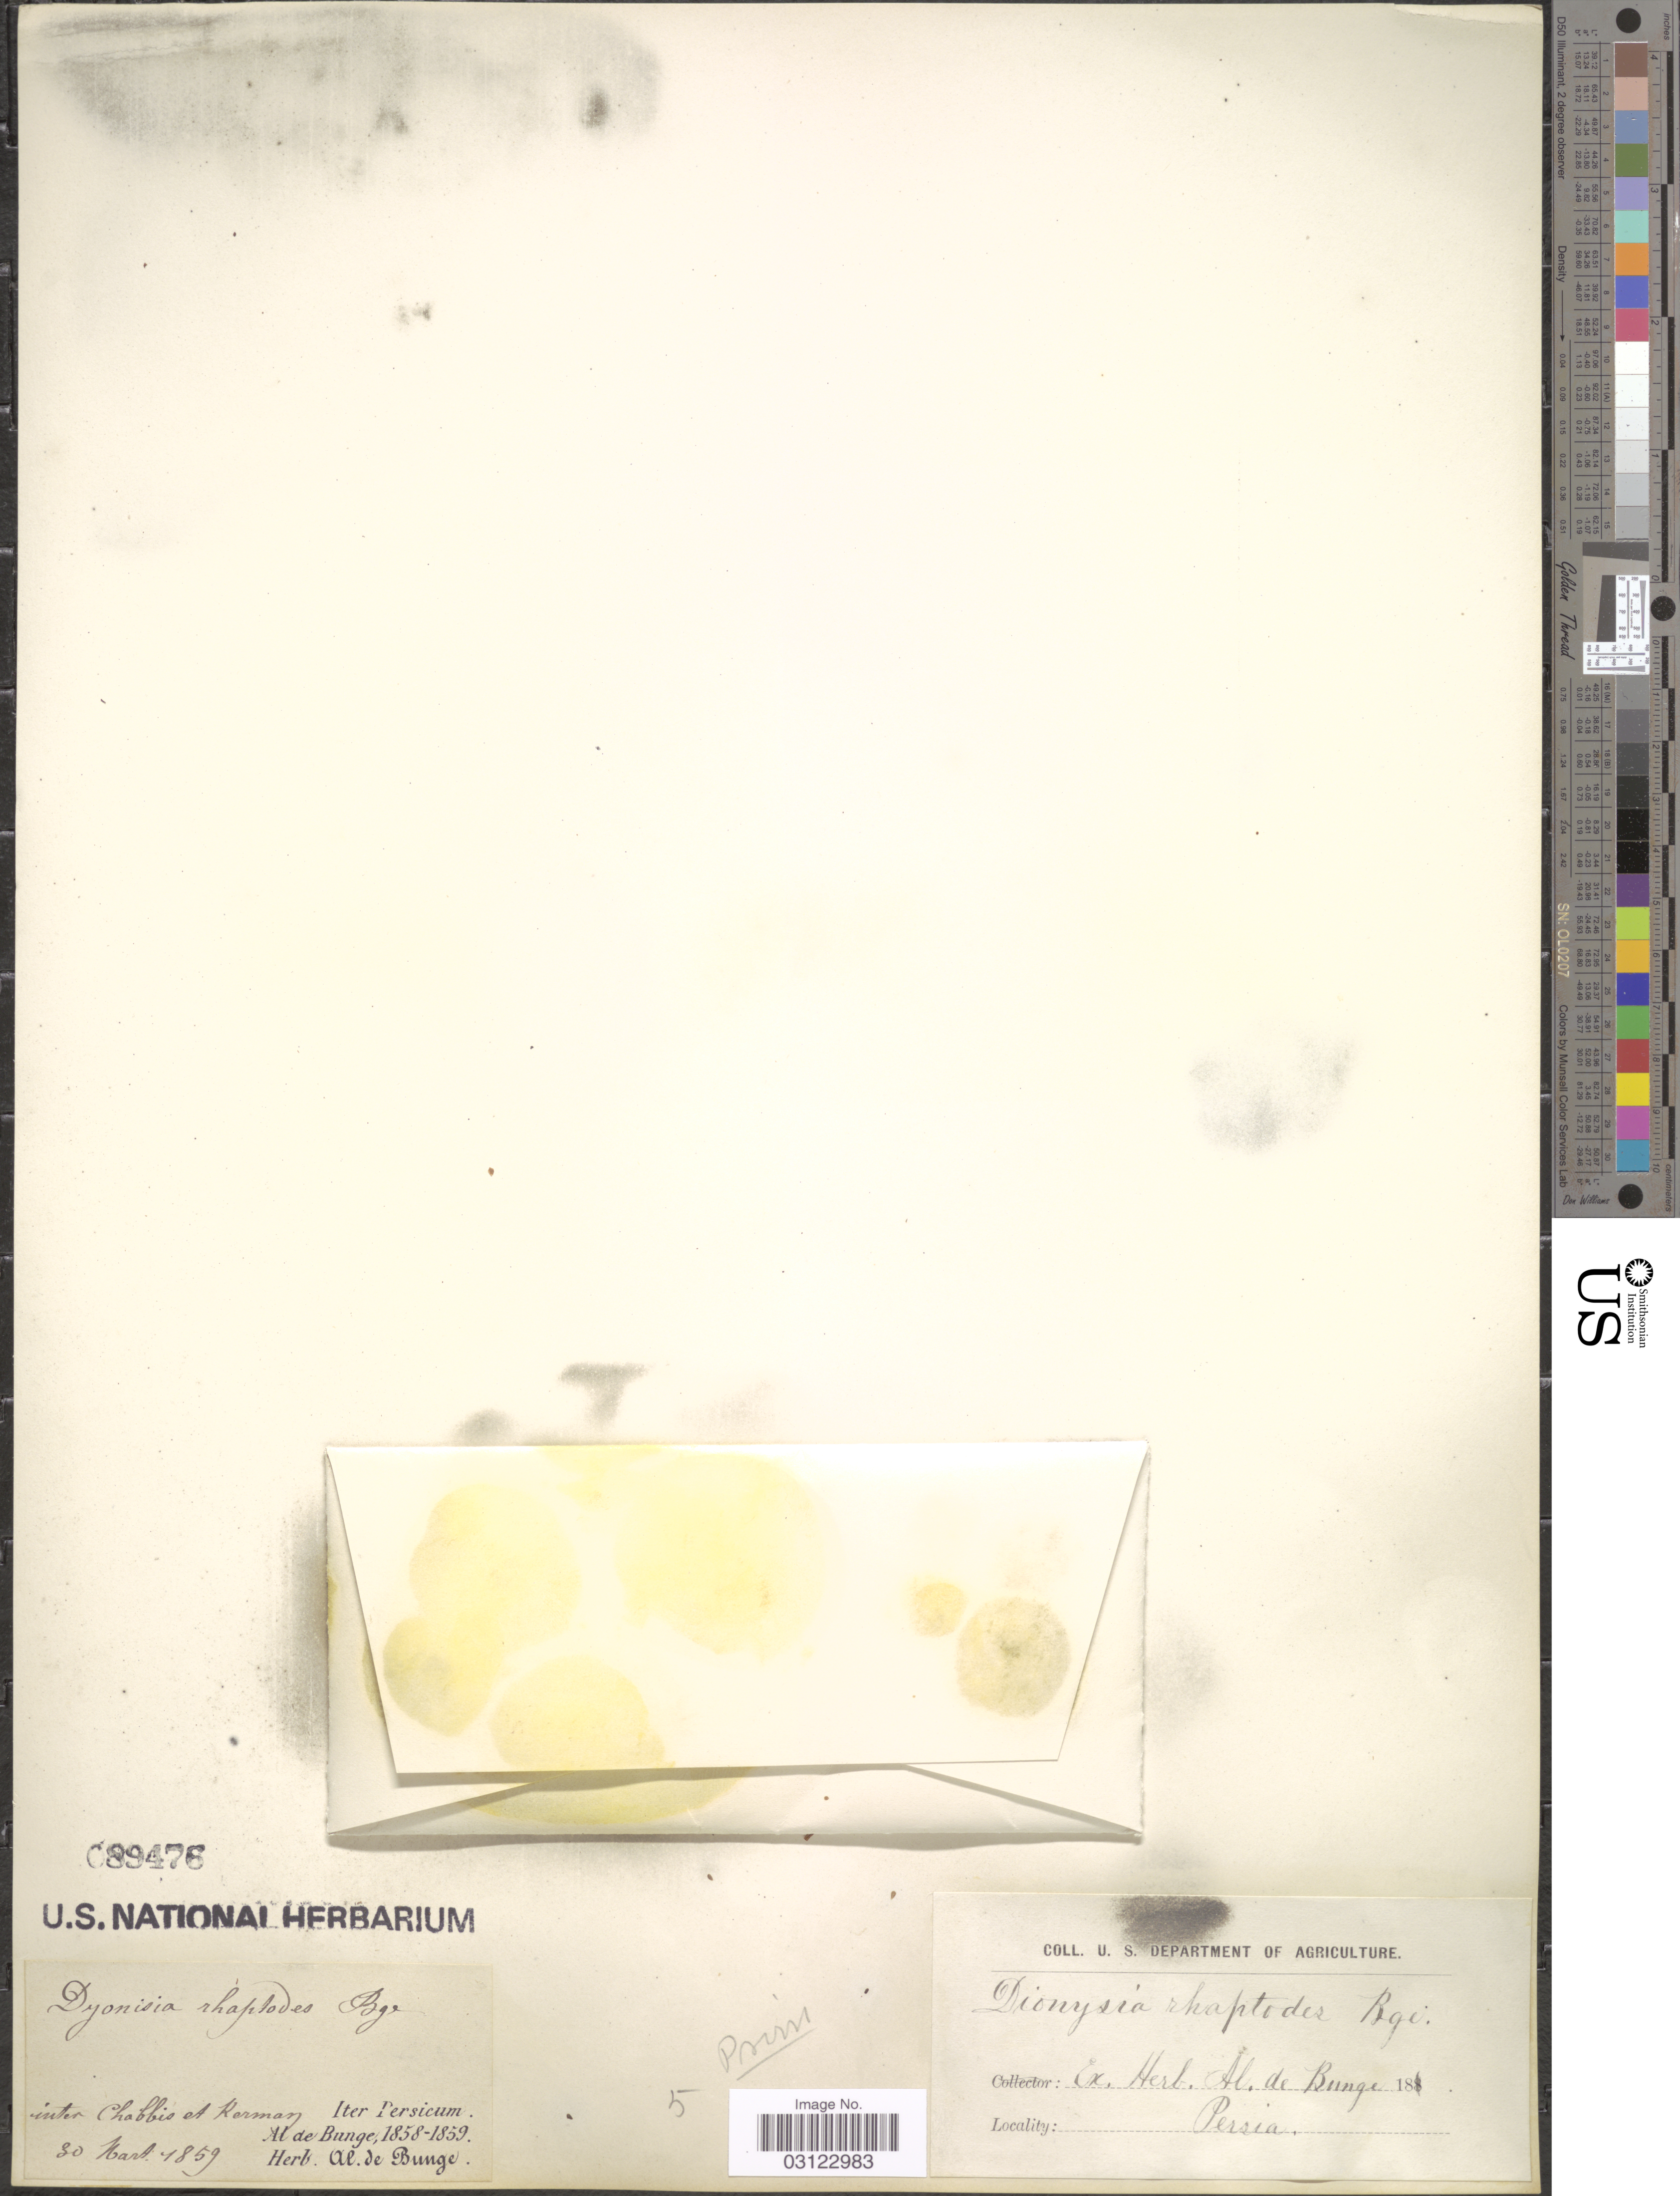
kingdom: Plantae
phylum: Tracheophyta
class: Magnoliopsida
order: Ericales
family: Primulaceae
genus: Dionysia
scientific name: Dionysia rhaptodes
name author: Bunge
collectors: A. de Bunge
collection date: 1859-03-30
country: Iran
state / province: Kerman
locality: Inter Chabbis et Kerman. Iter Persicum. Persia.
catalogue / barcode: US 89476